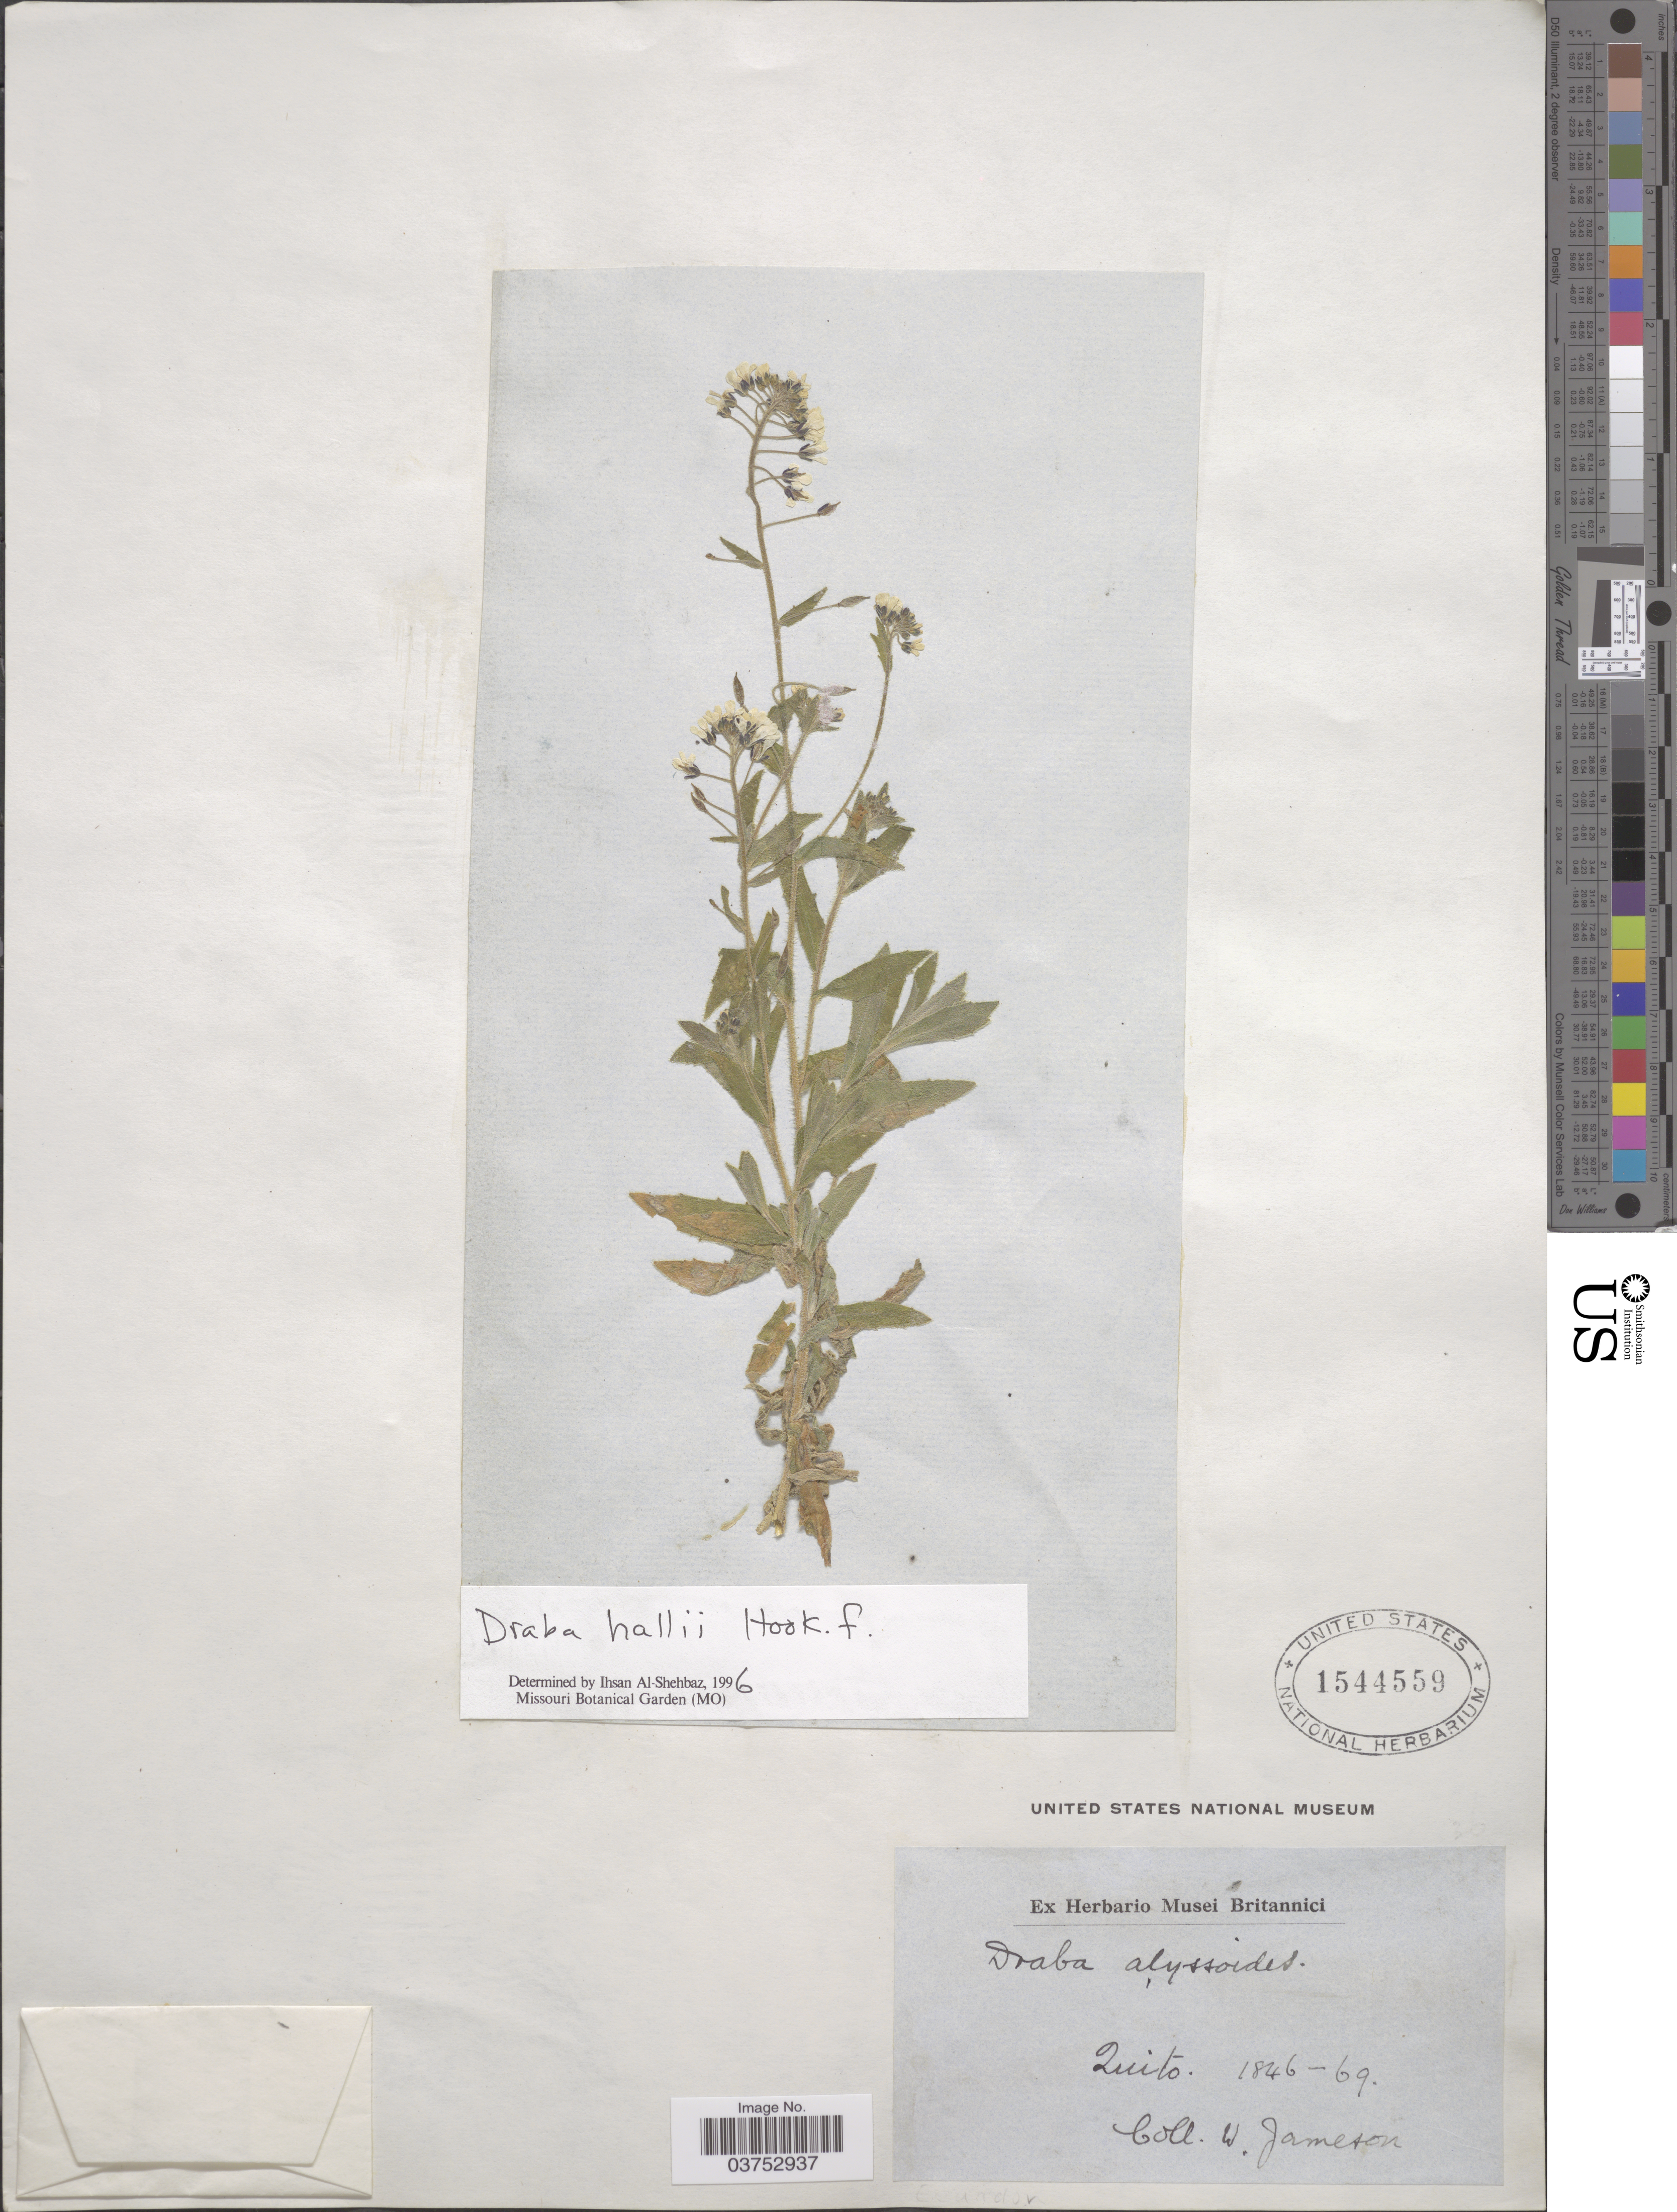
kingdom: Plantae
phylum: Tracheophyta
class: Magnoliopsida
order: Brassicales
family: Brassicaceae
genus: Draba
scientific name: Draba hallii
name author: (A. Gray) Hook. f.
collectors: W. Jameson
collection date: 1846/1869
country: Ecuador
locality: Quito.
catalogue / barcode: US 1544559